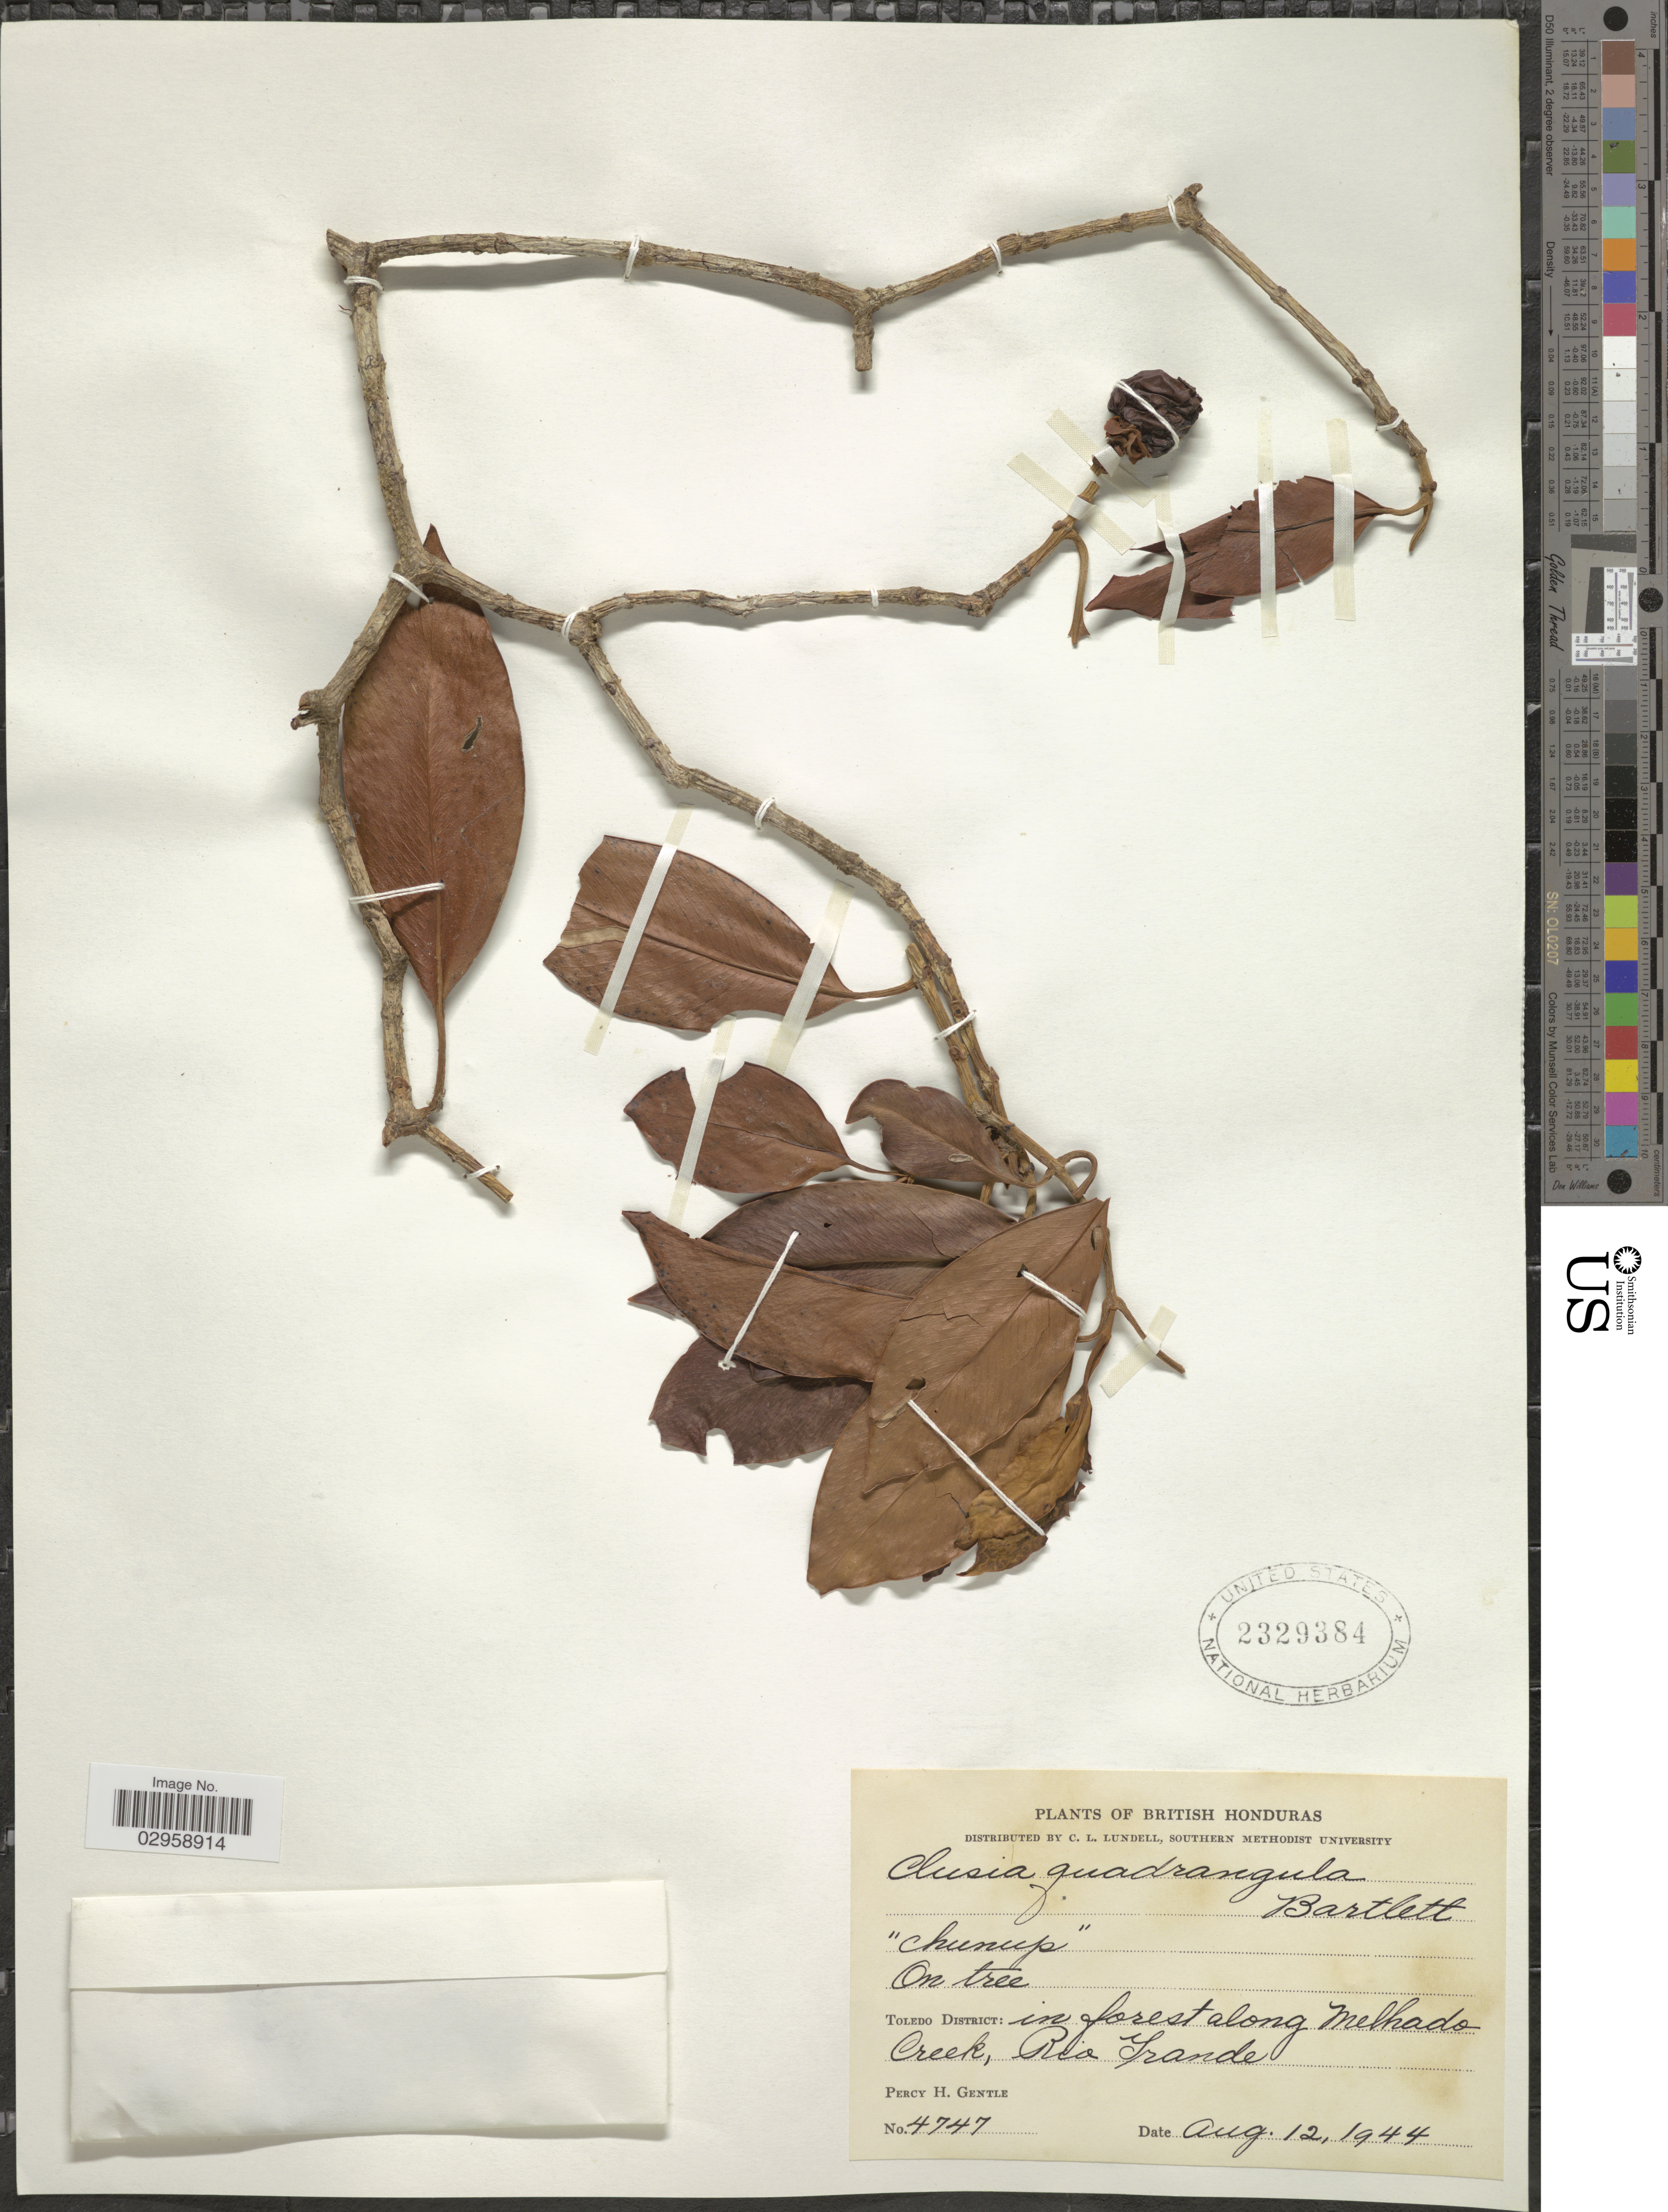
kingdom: Plantae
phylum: Tracheophyta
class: Magnoliopsida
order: Malpighiales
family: Clusiaceae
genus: Clusia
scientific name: Clusia quadrangula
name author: Bartlett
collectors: P. H. Gentle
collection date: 1944-08-12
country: Belize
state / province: Toledo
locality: British Honduras. Toledo District: in forest along Melhado Creek, Rio Grande.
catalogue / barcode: US 2329384